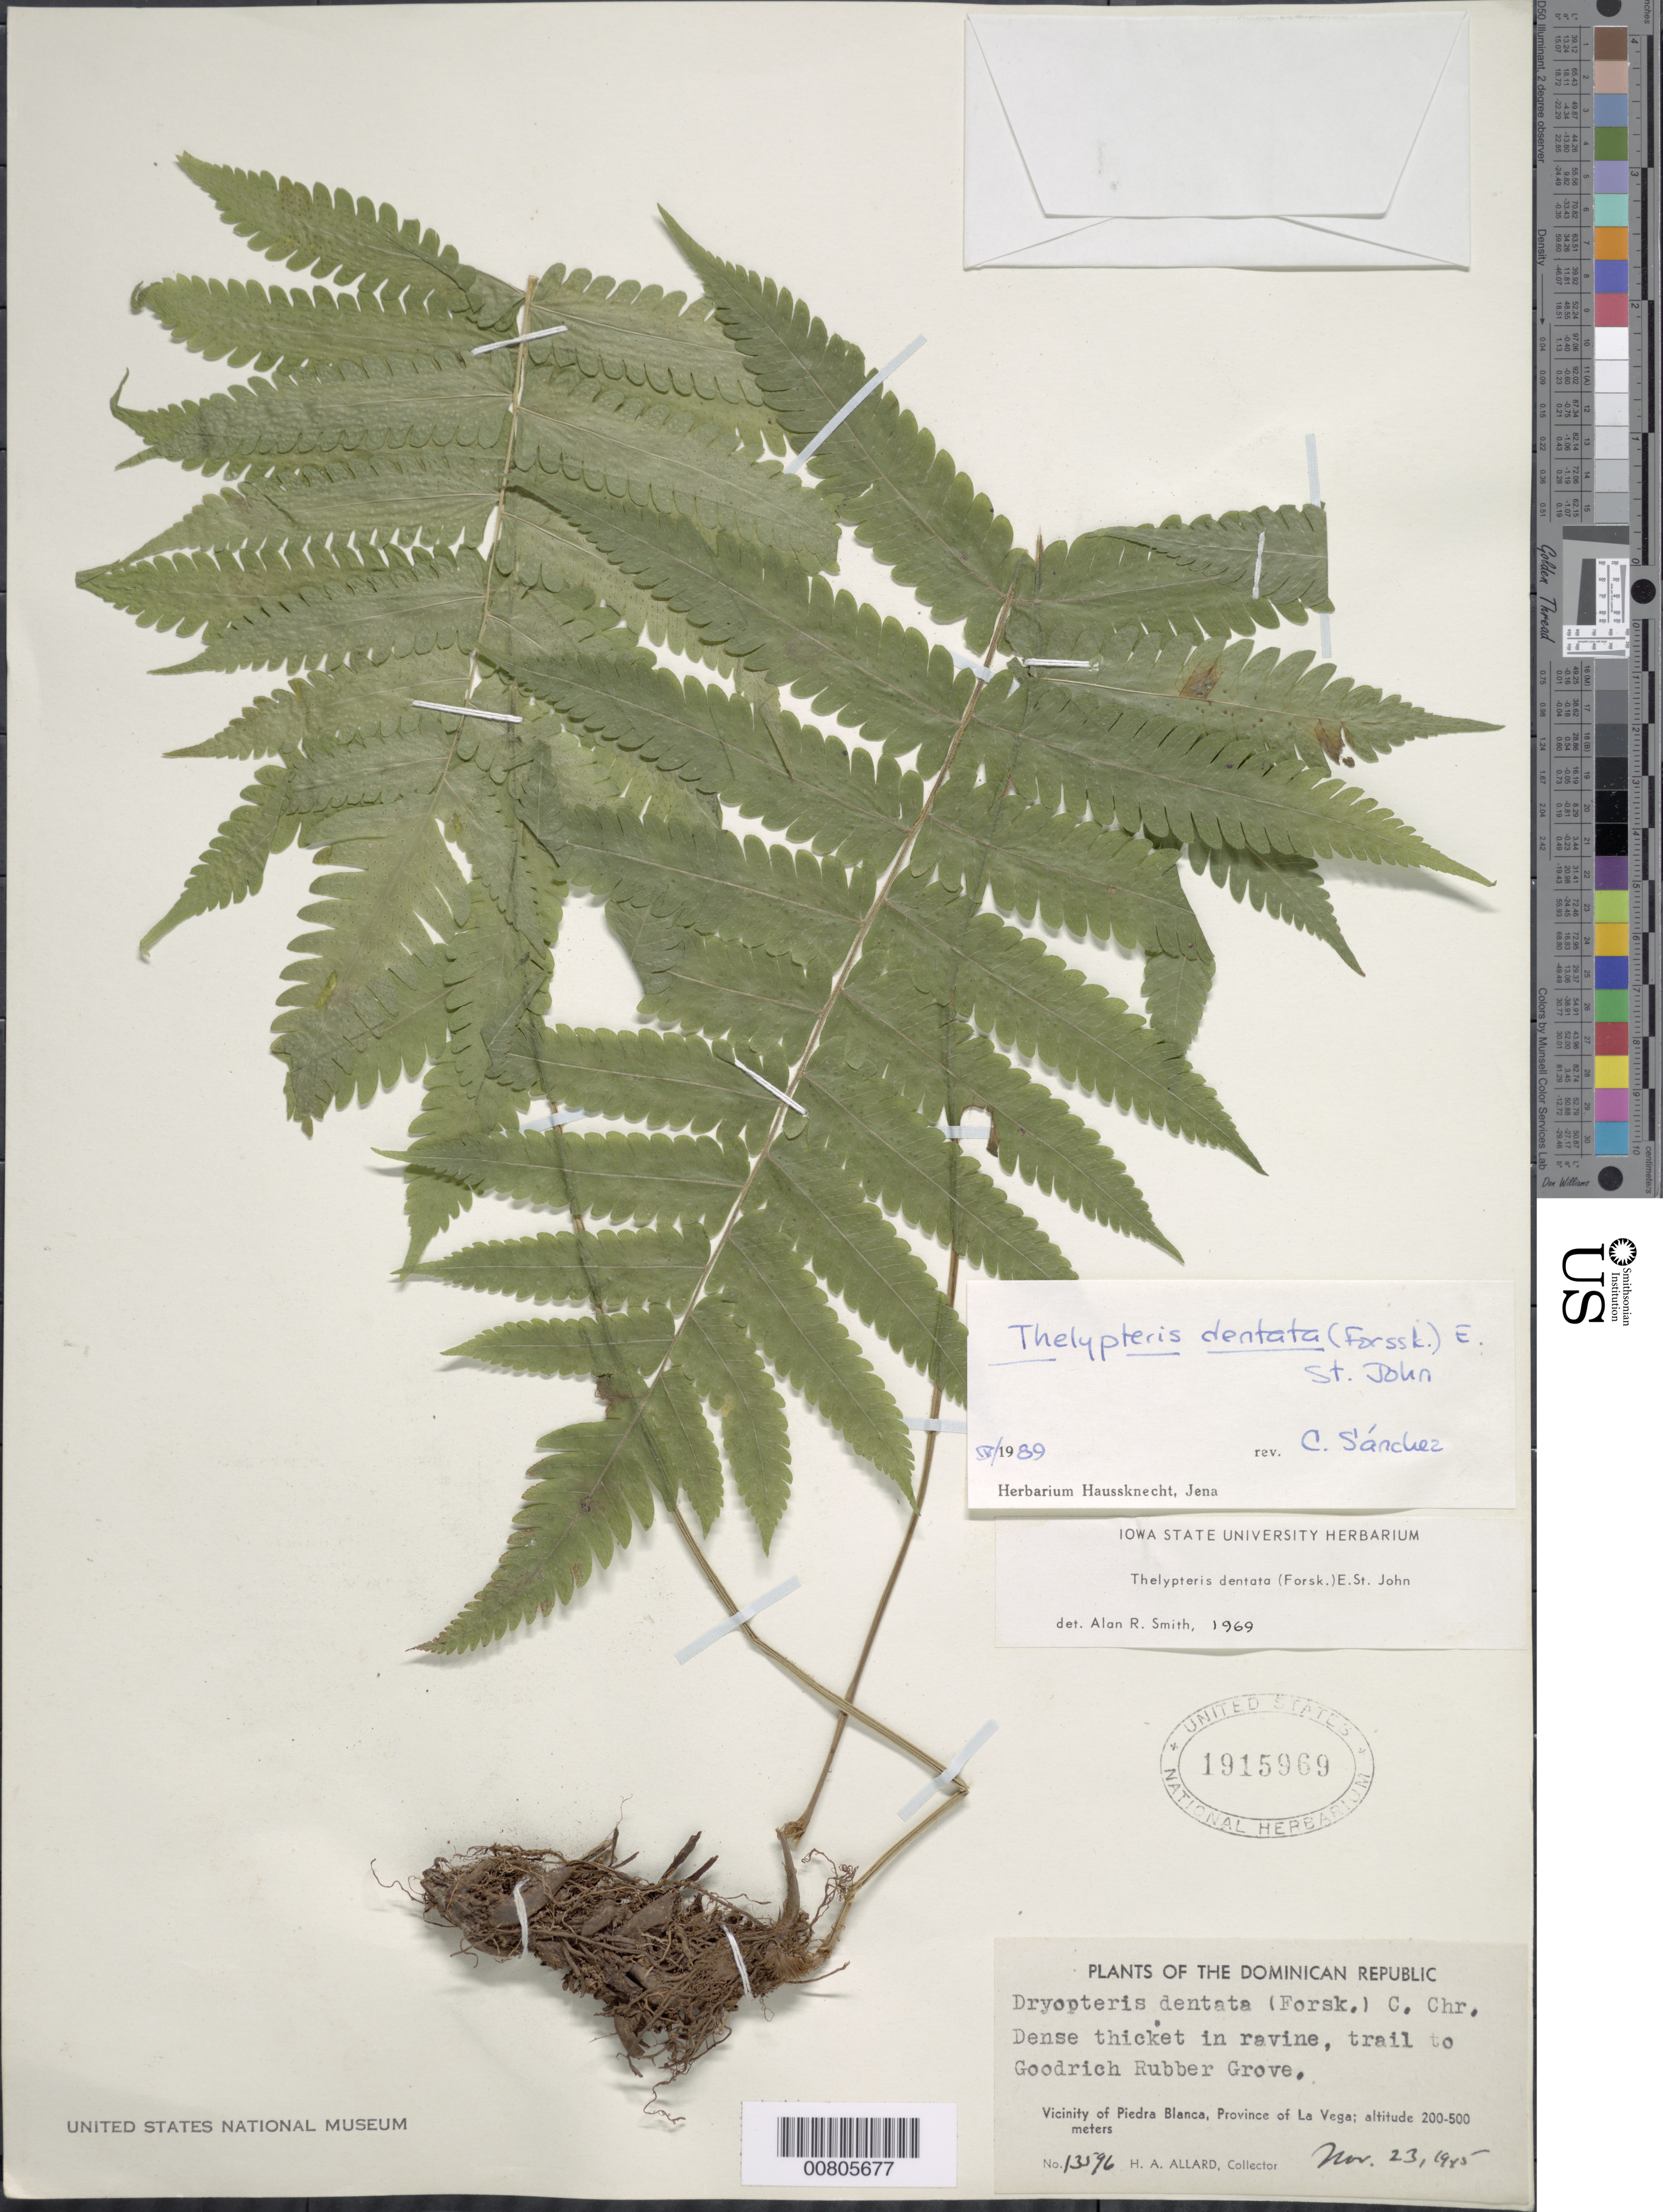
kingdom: Plantae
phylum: Tracheophyta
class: Polypodiopsida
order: Polypodiales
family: Thelypteridaceae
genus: Christella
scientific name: Christella dentata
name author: (Forssk.) Brownsey & Jermy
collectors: H. A. Allard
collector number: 13596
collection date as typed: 23 Nov 1945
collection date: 1945-11-23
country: Dominican Republic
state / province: La Vega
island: Hispaniola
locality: Piedra Blanca vicinity, trail to Goodrich Rubber Grove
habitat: Dense thicket in ravine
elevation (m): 200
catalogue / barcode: US 1915969